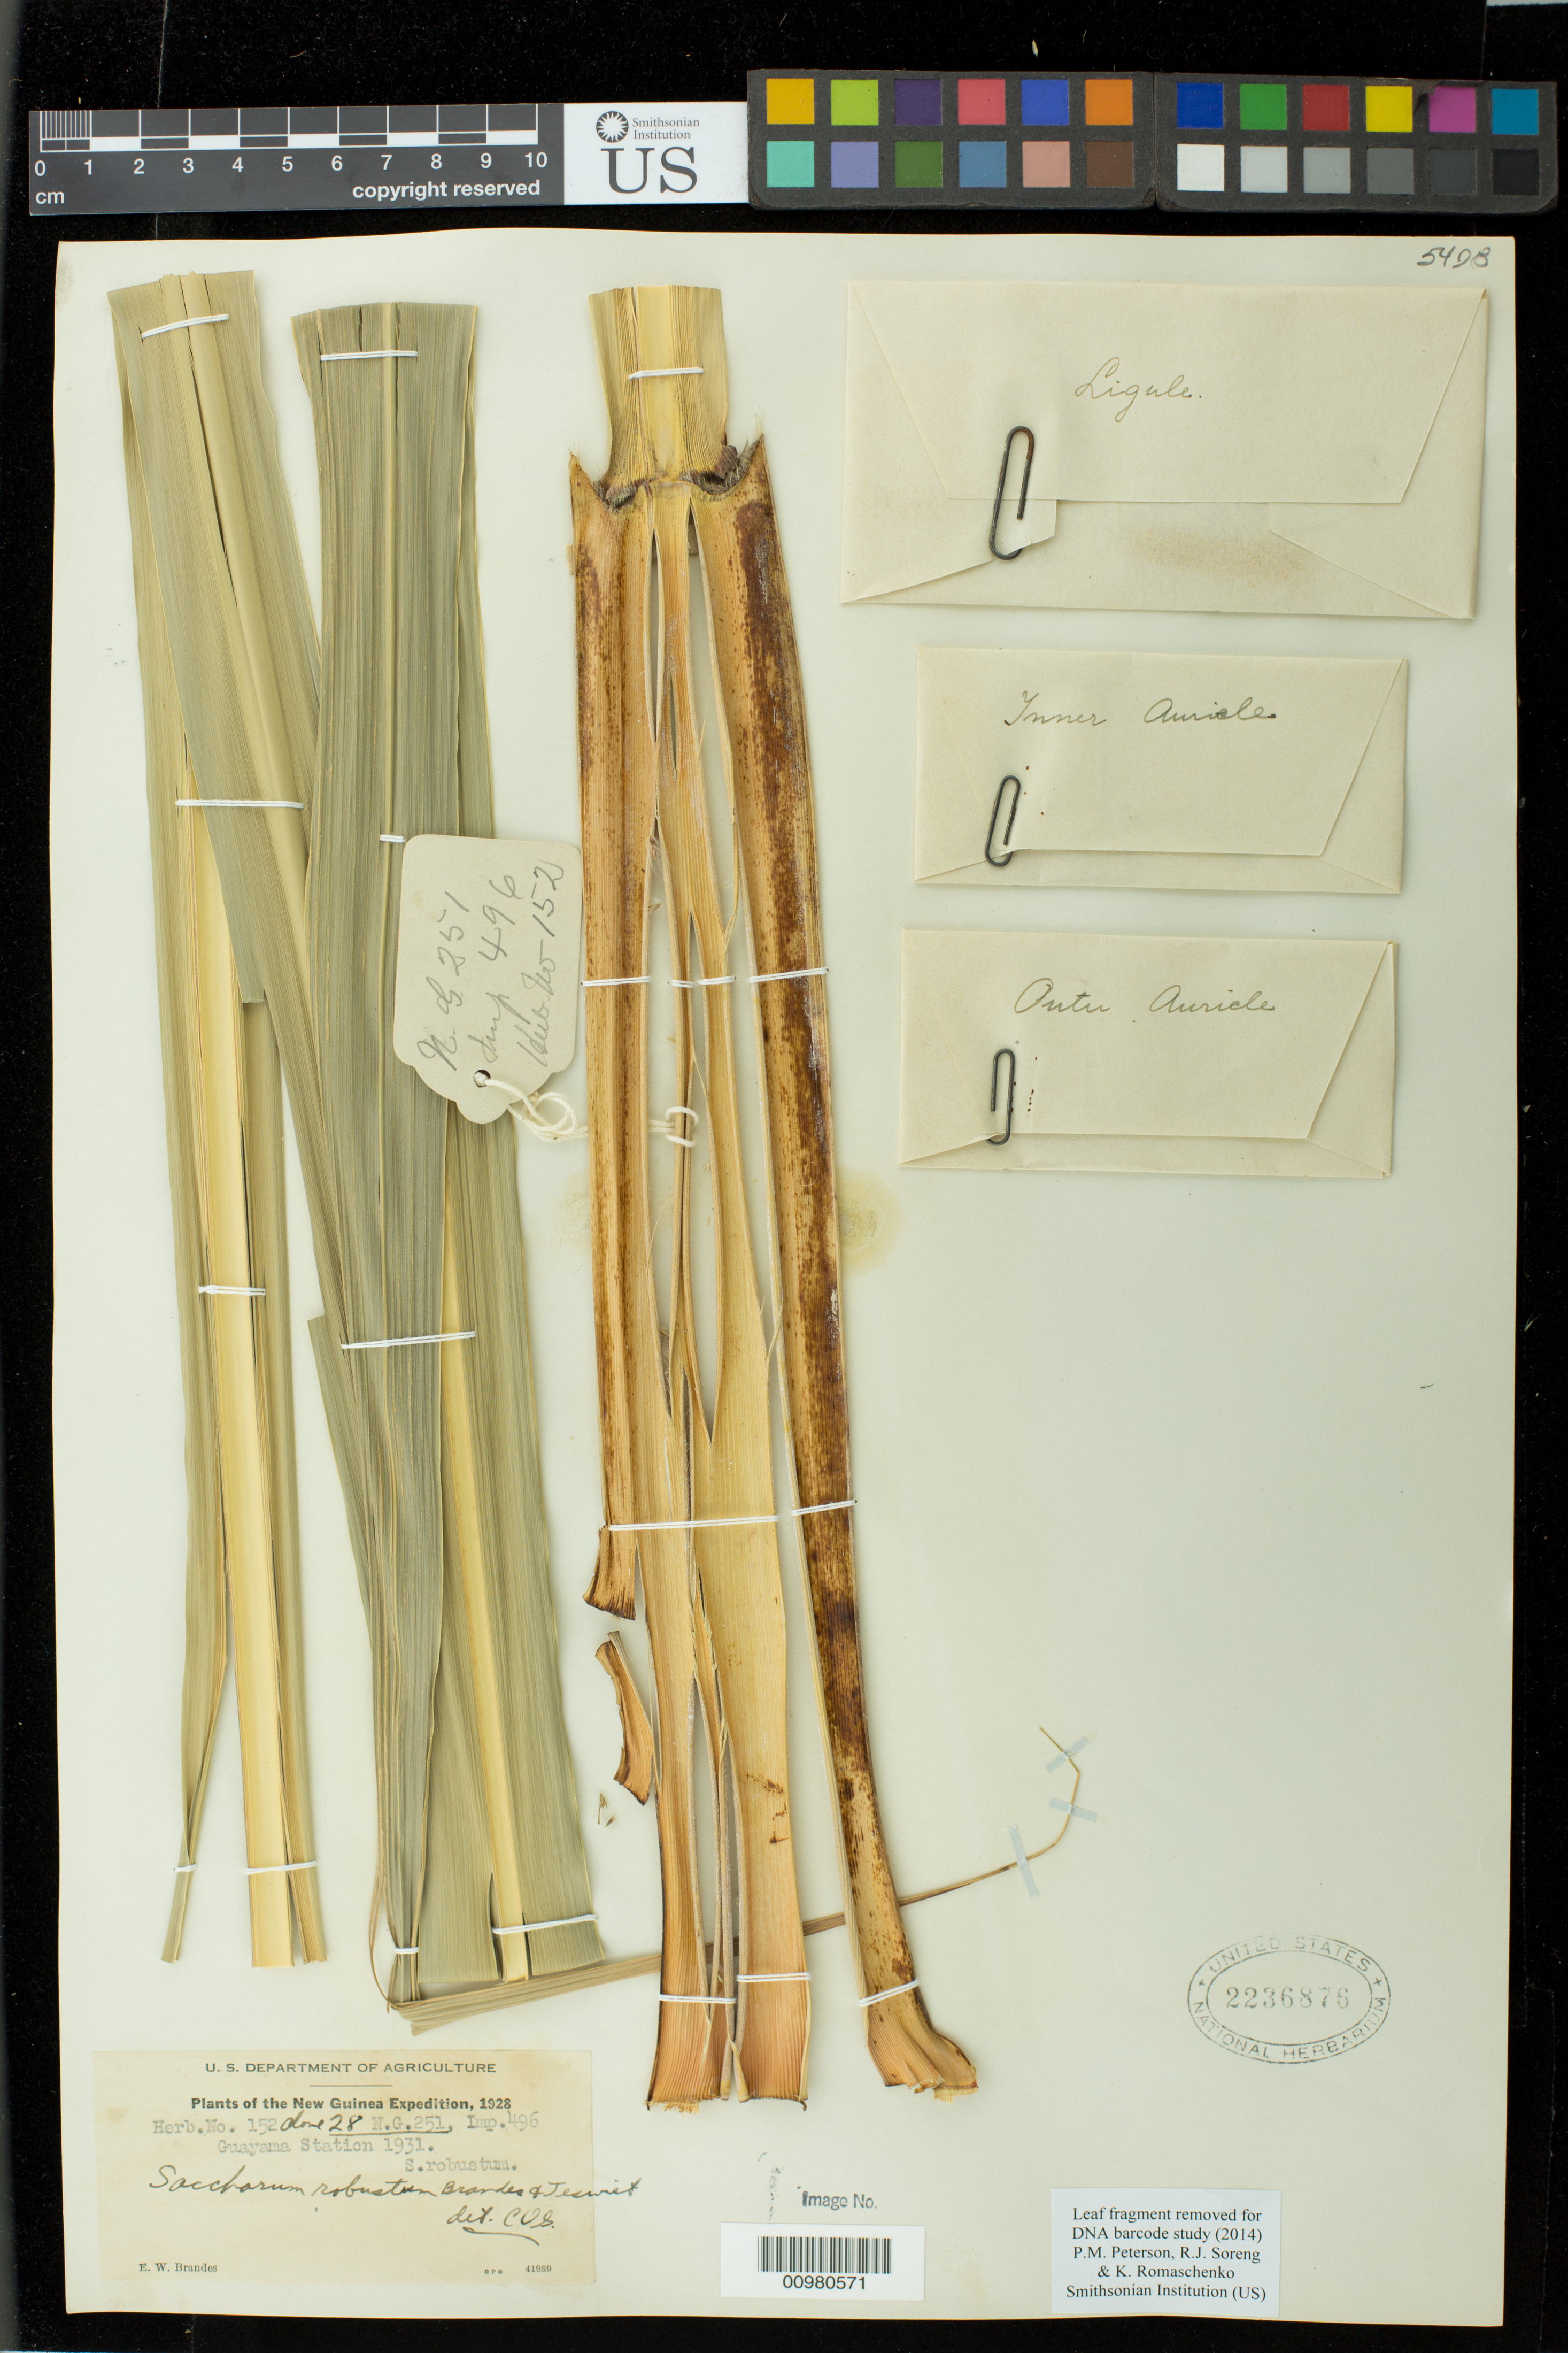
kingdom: Plantae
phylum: Tracheophyta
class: Liliopsida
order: Poales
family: Poaceae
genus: Saccharum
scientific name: Saccharum sinense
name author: Roxb.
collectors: E. Brandes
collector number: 152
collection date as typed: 1931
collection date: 1931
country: Puerto Rico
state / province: Guayama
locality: Guayama Field Station; grown from material originally from New Guinea.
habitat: Cultivated at field station.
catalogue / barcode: US 2236876